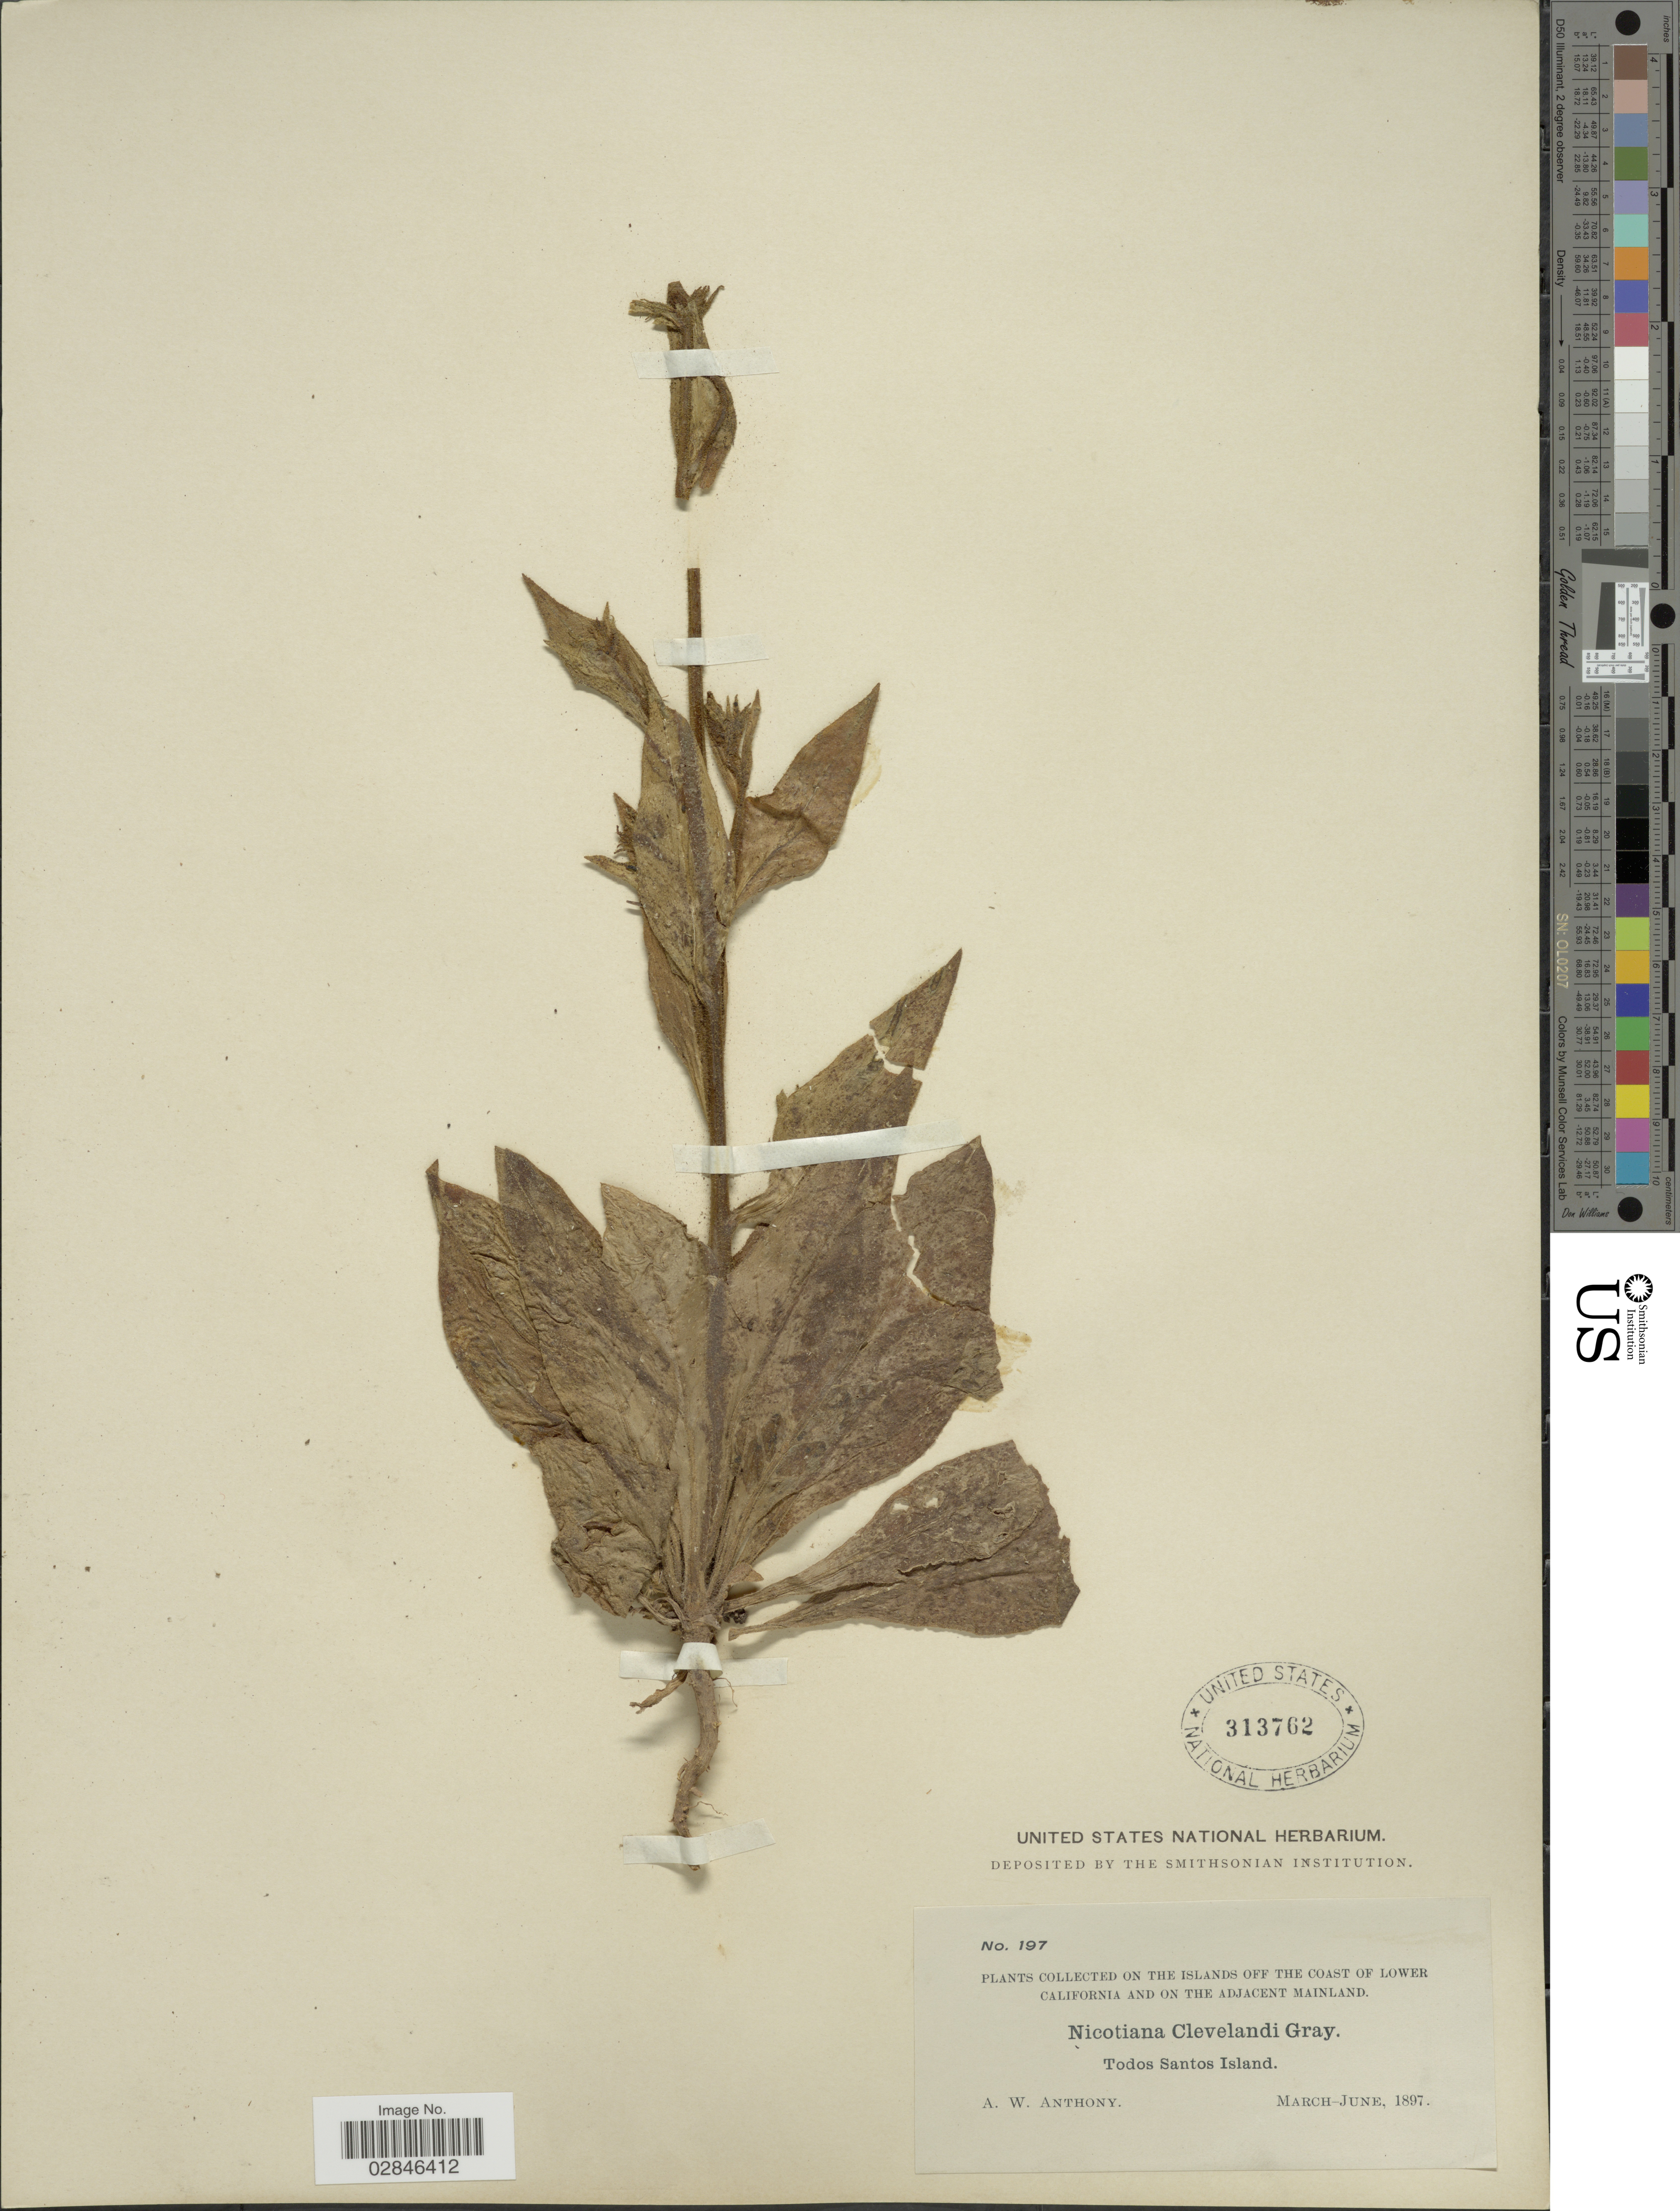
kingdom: Plantae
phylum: Tracheophyta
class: Magnoliopsida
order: Solanales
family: Solanaceae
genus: Nicotiana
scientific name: Nicotiana clevelandii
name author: A. Gray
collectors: A. W. Anthony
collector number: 197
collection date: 1897-03/1897-06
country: Mexico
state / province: Baja California Norte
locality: On the Islands off the coast of Lower California and on the adjacent mainland, Todos Santos Island.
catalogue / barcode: US 313762